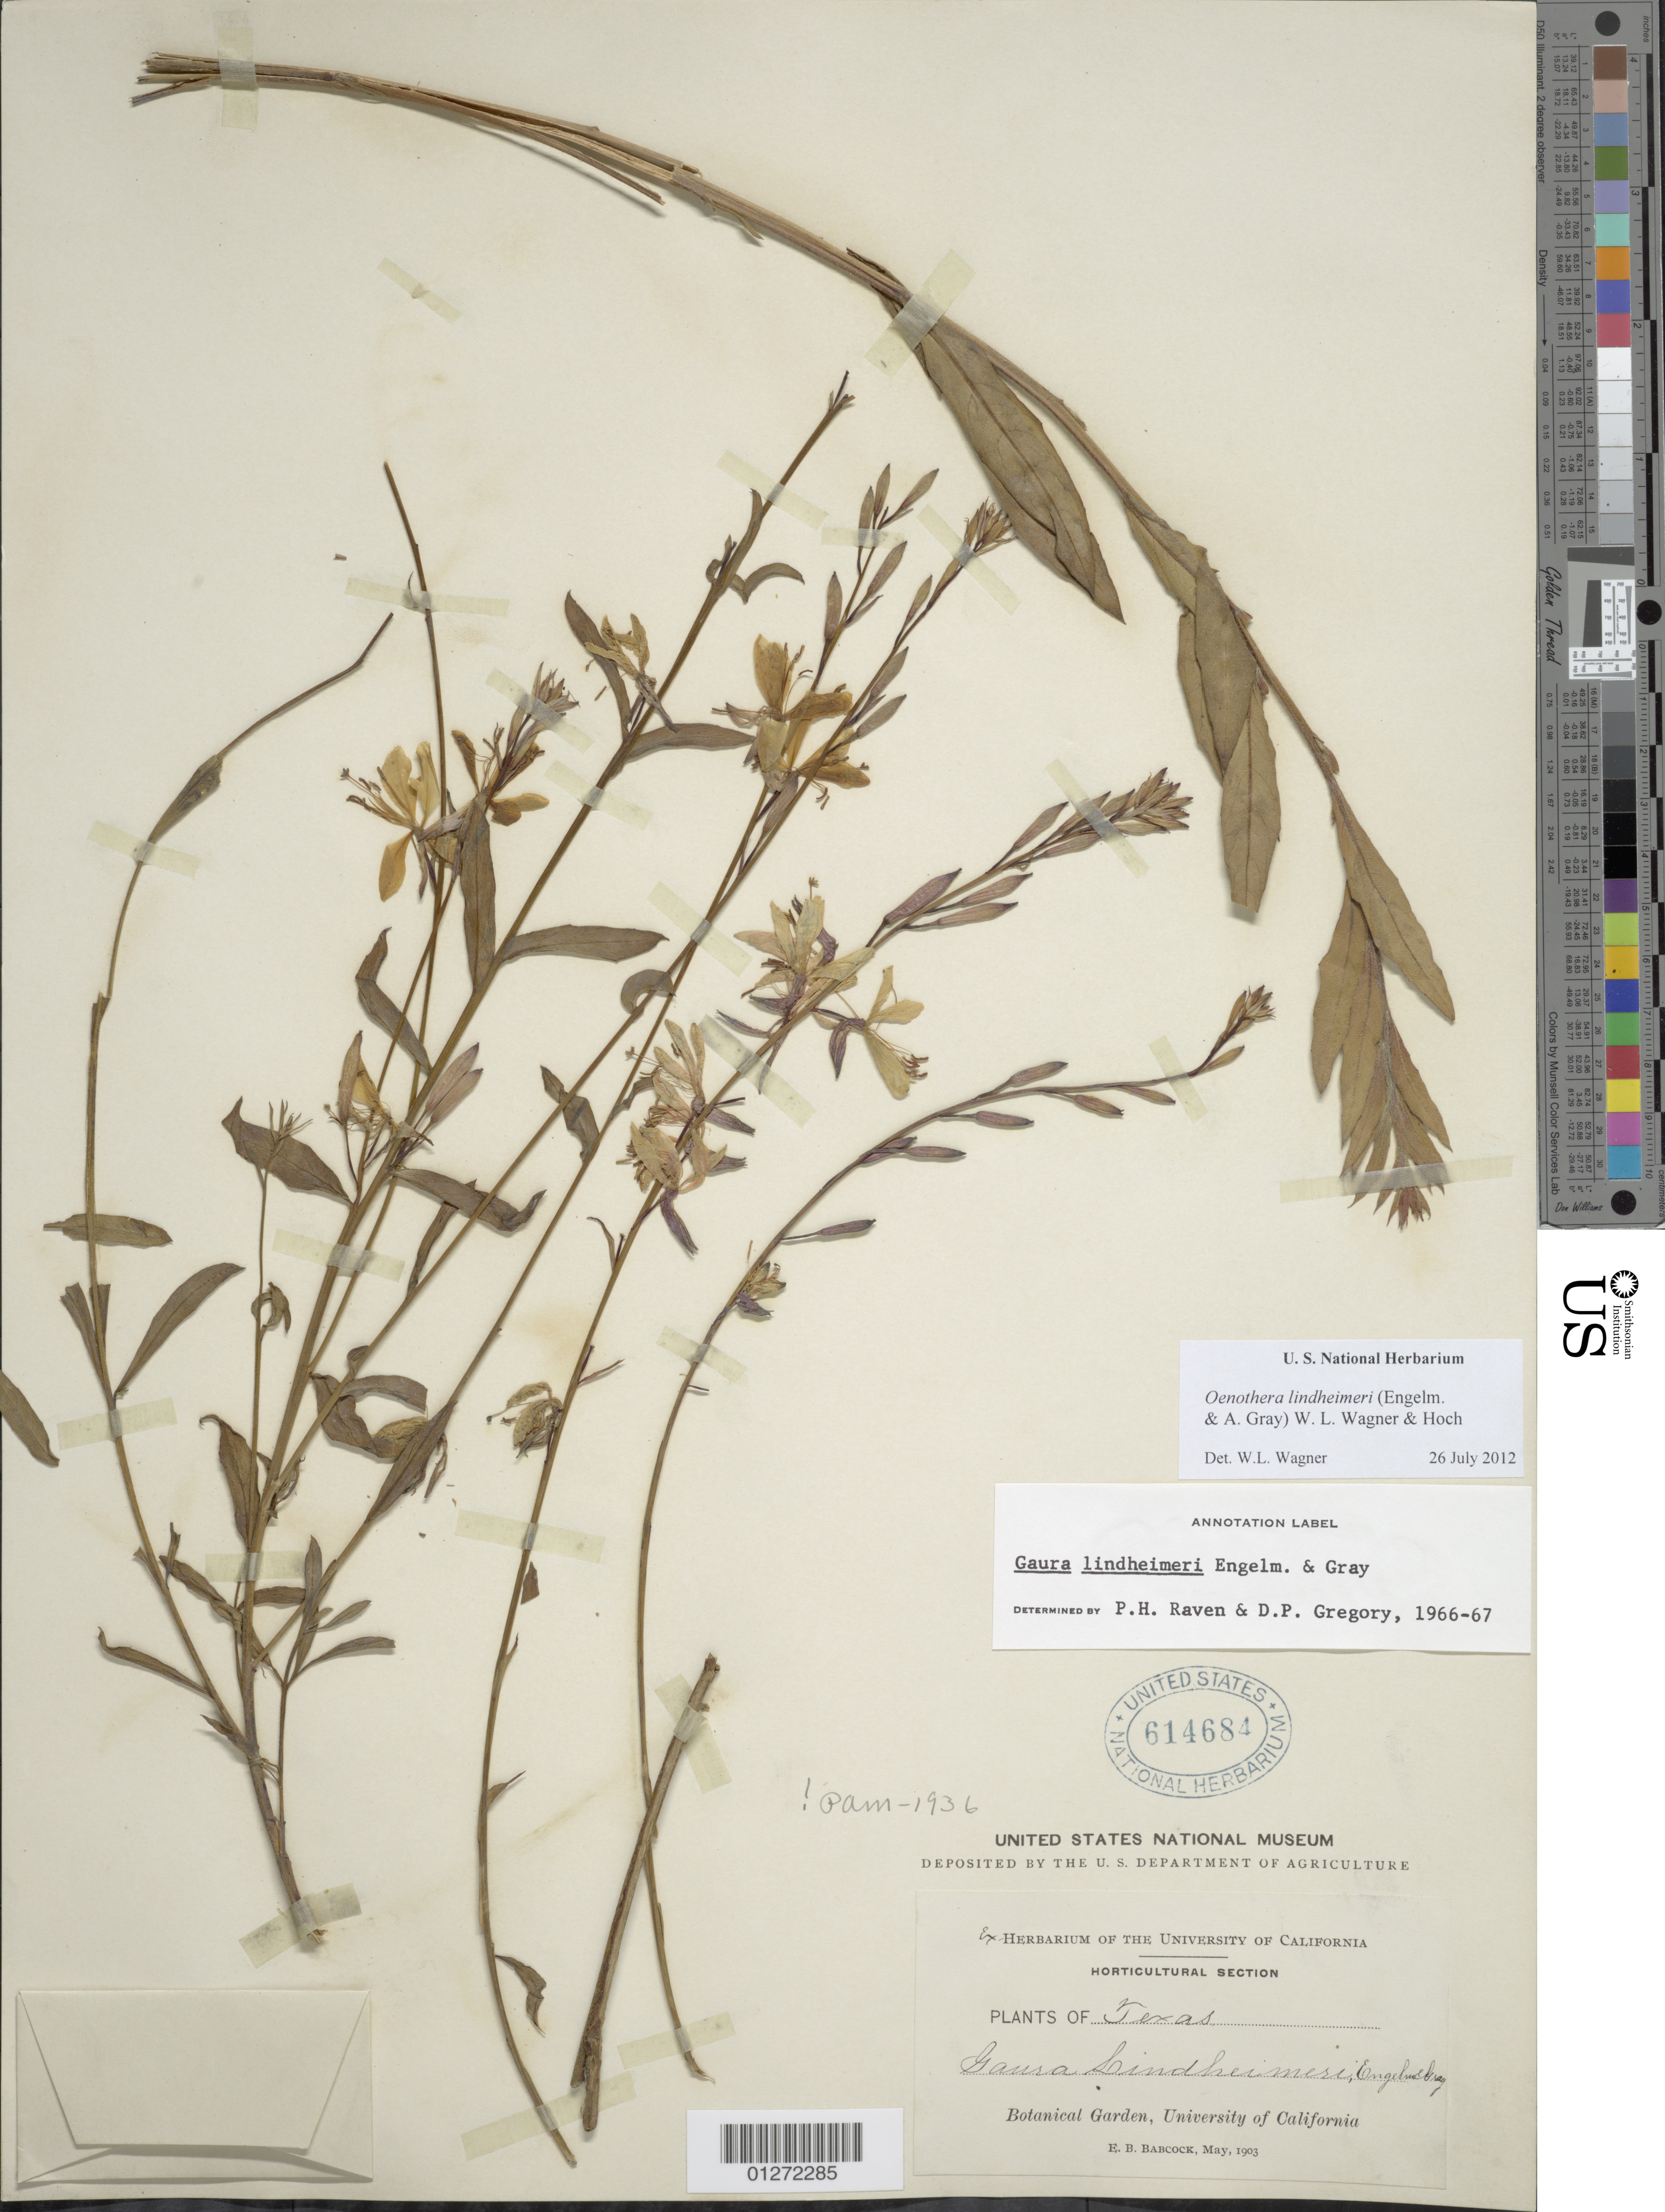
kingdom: Plantae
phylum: Tracheophyta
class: Magnoliopsida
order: Myrtales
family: Onagraceae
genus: Oenothera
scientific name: Oenothera lindheimeri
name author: (Engelm. & A. Gray) W.L. Wagner & Hoch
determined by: Wagner, W. L., (BOT), Smithsonian Institution - National Museum of Natural History (UNITED STATES)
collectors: E. B. Babcock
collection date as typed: May 1903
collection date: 1903-05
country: United States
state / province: California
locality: Botanical Garden, Univ. of California.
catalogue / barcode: US 614684